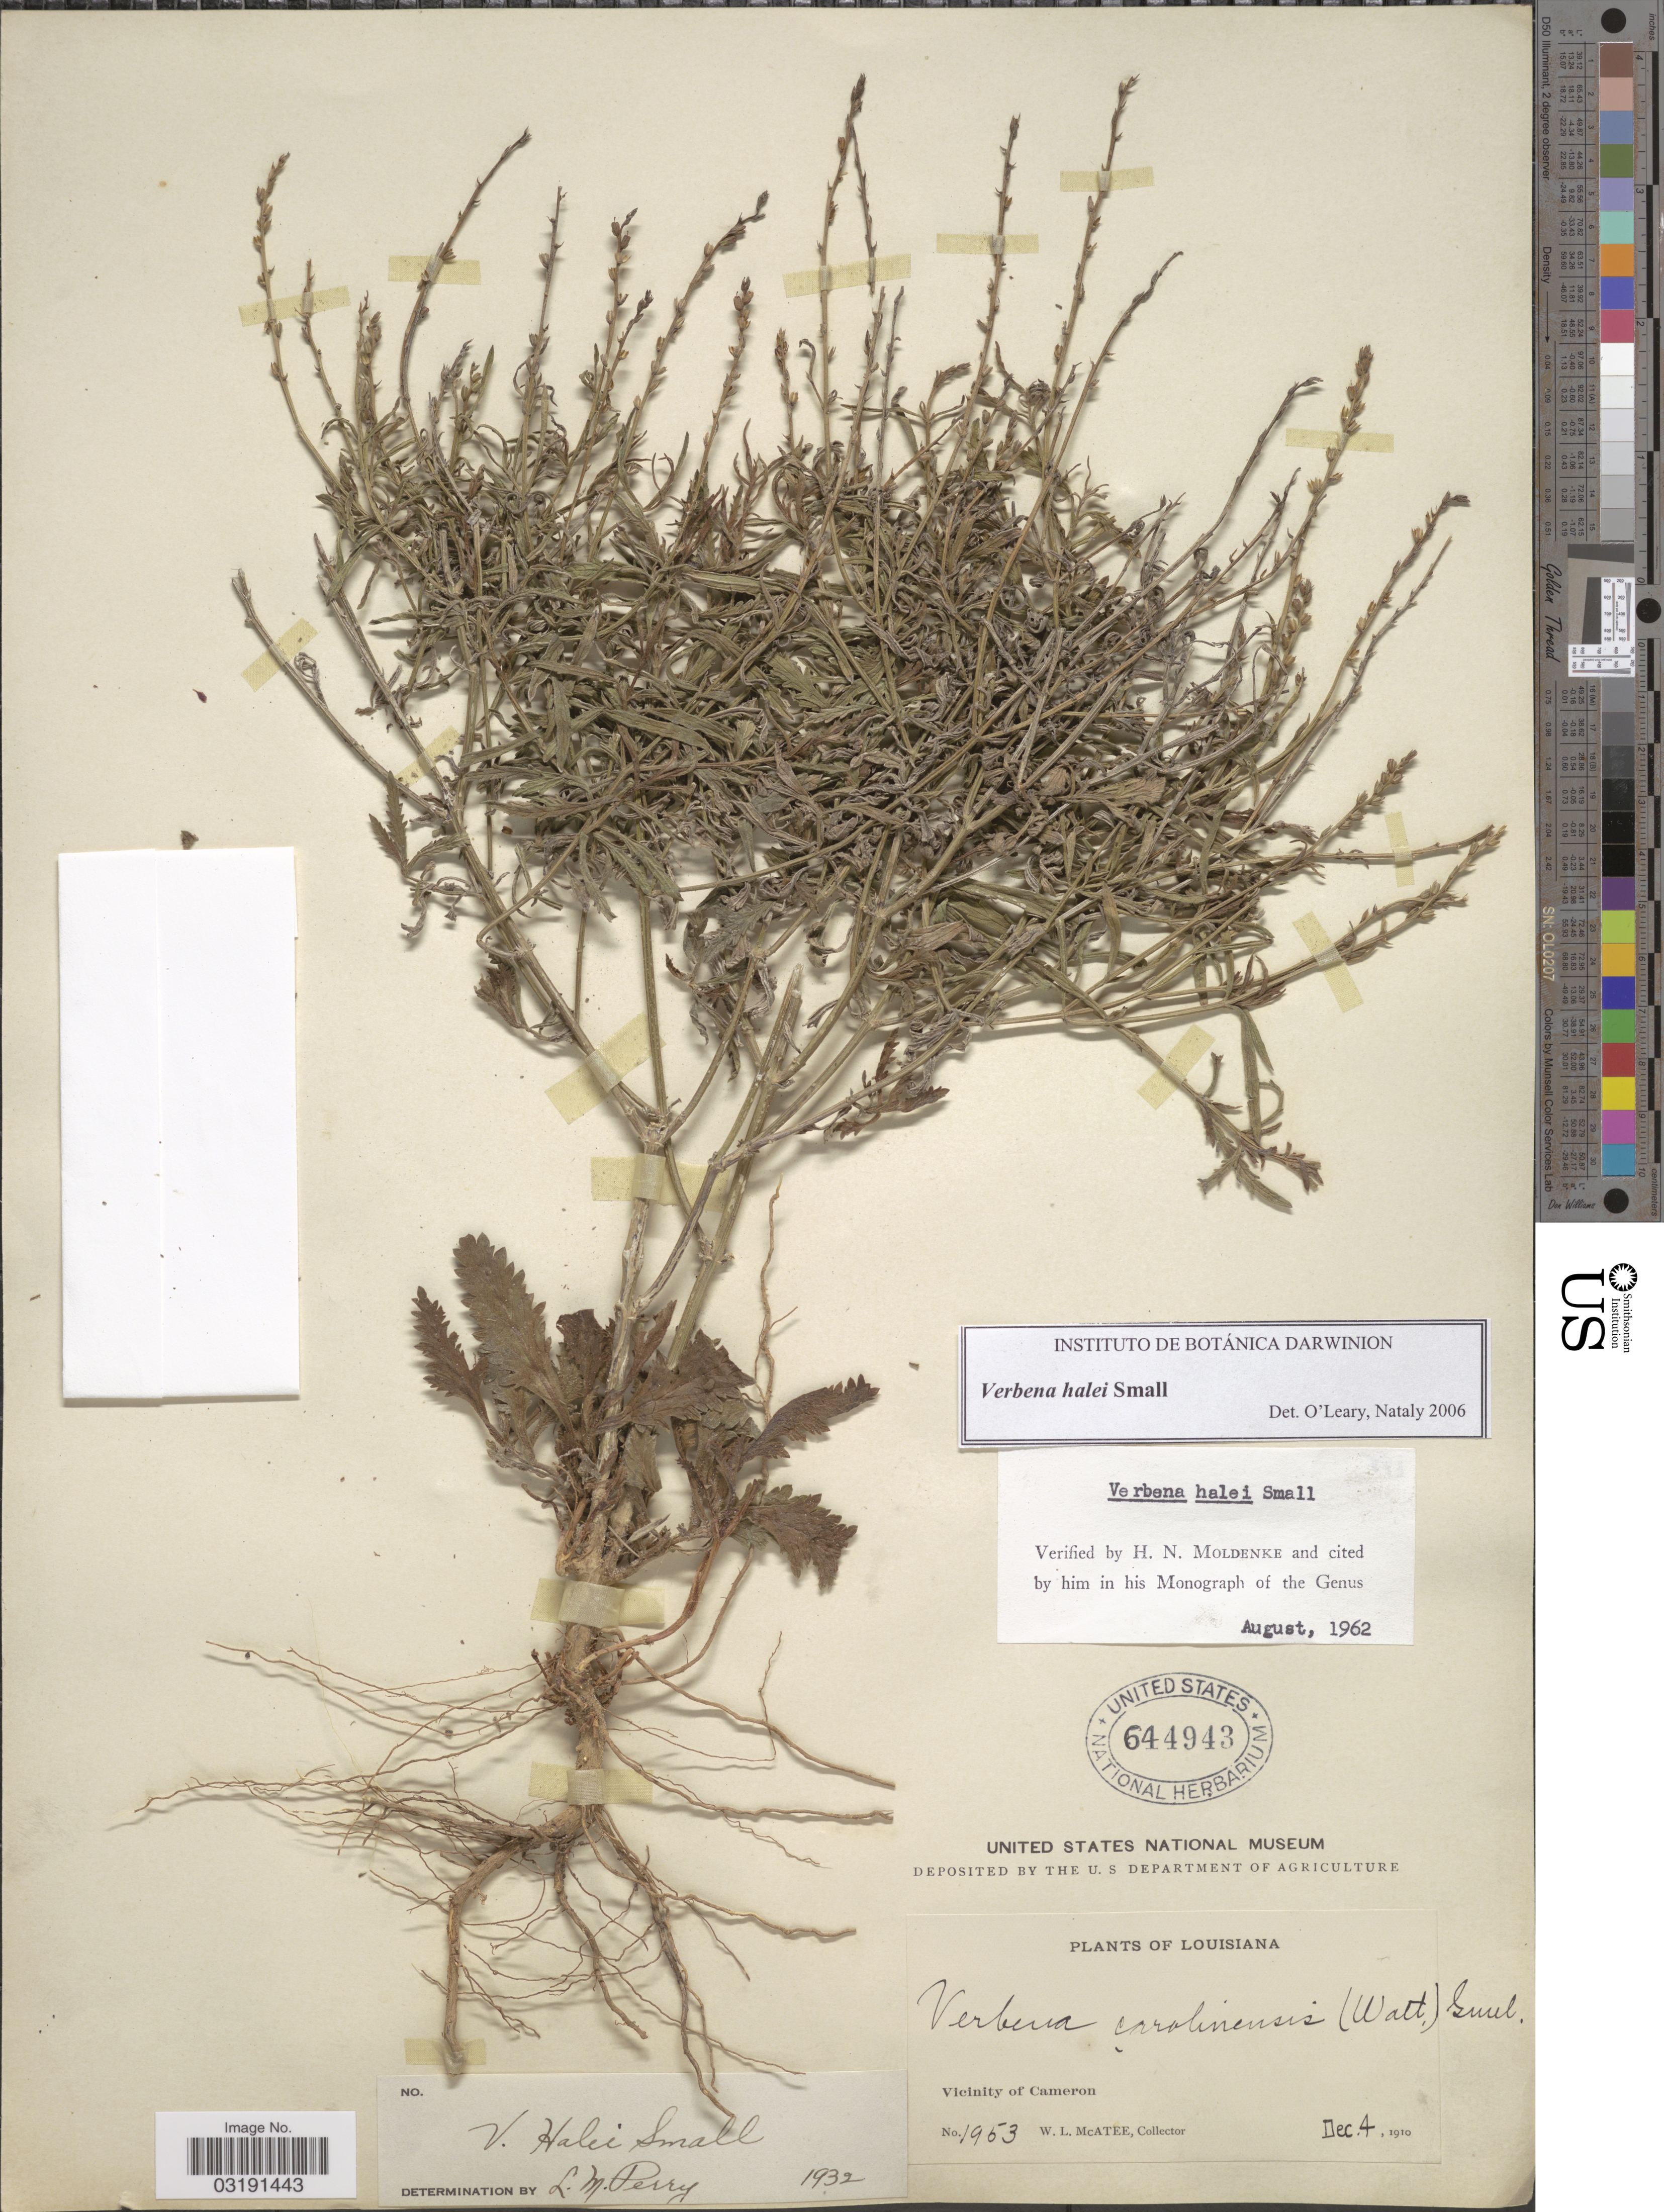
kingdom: Plantae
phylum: Tracheophyta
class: Magnoliopsida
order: Lamiales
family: Verbenaceae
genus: Verbena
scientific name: Verbena halei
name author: Small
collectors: W. McAtee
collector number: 1953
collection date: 1910-12-04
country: United States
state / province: Louisiana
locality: Vicinity of Cameron.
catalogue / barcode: US 644943